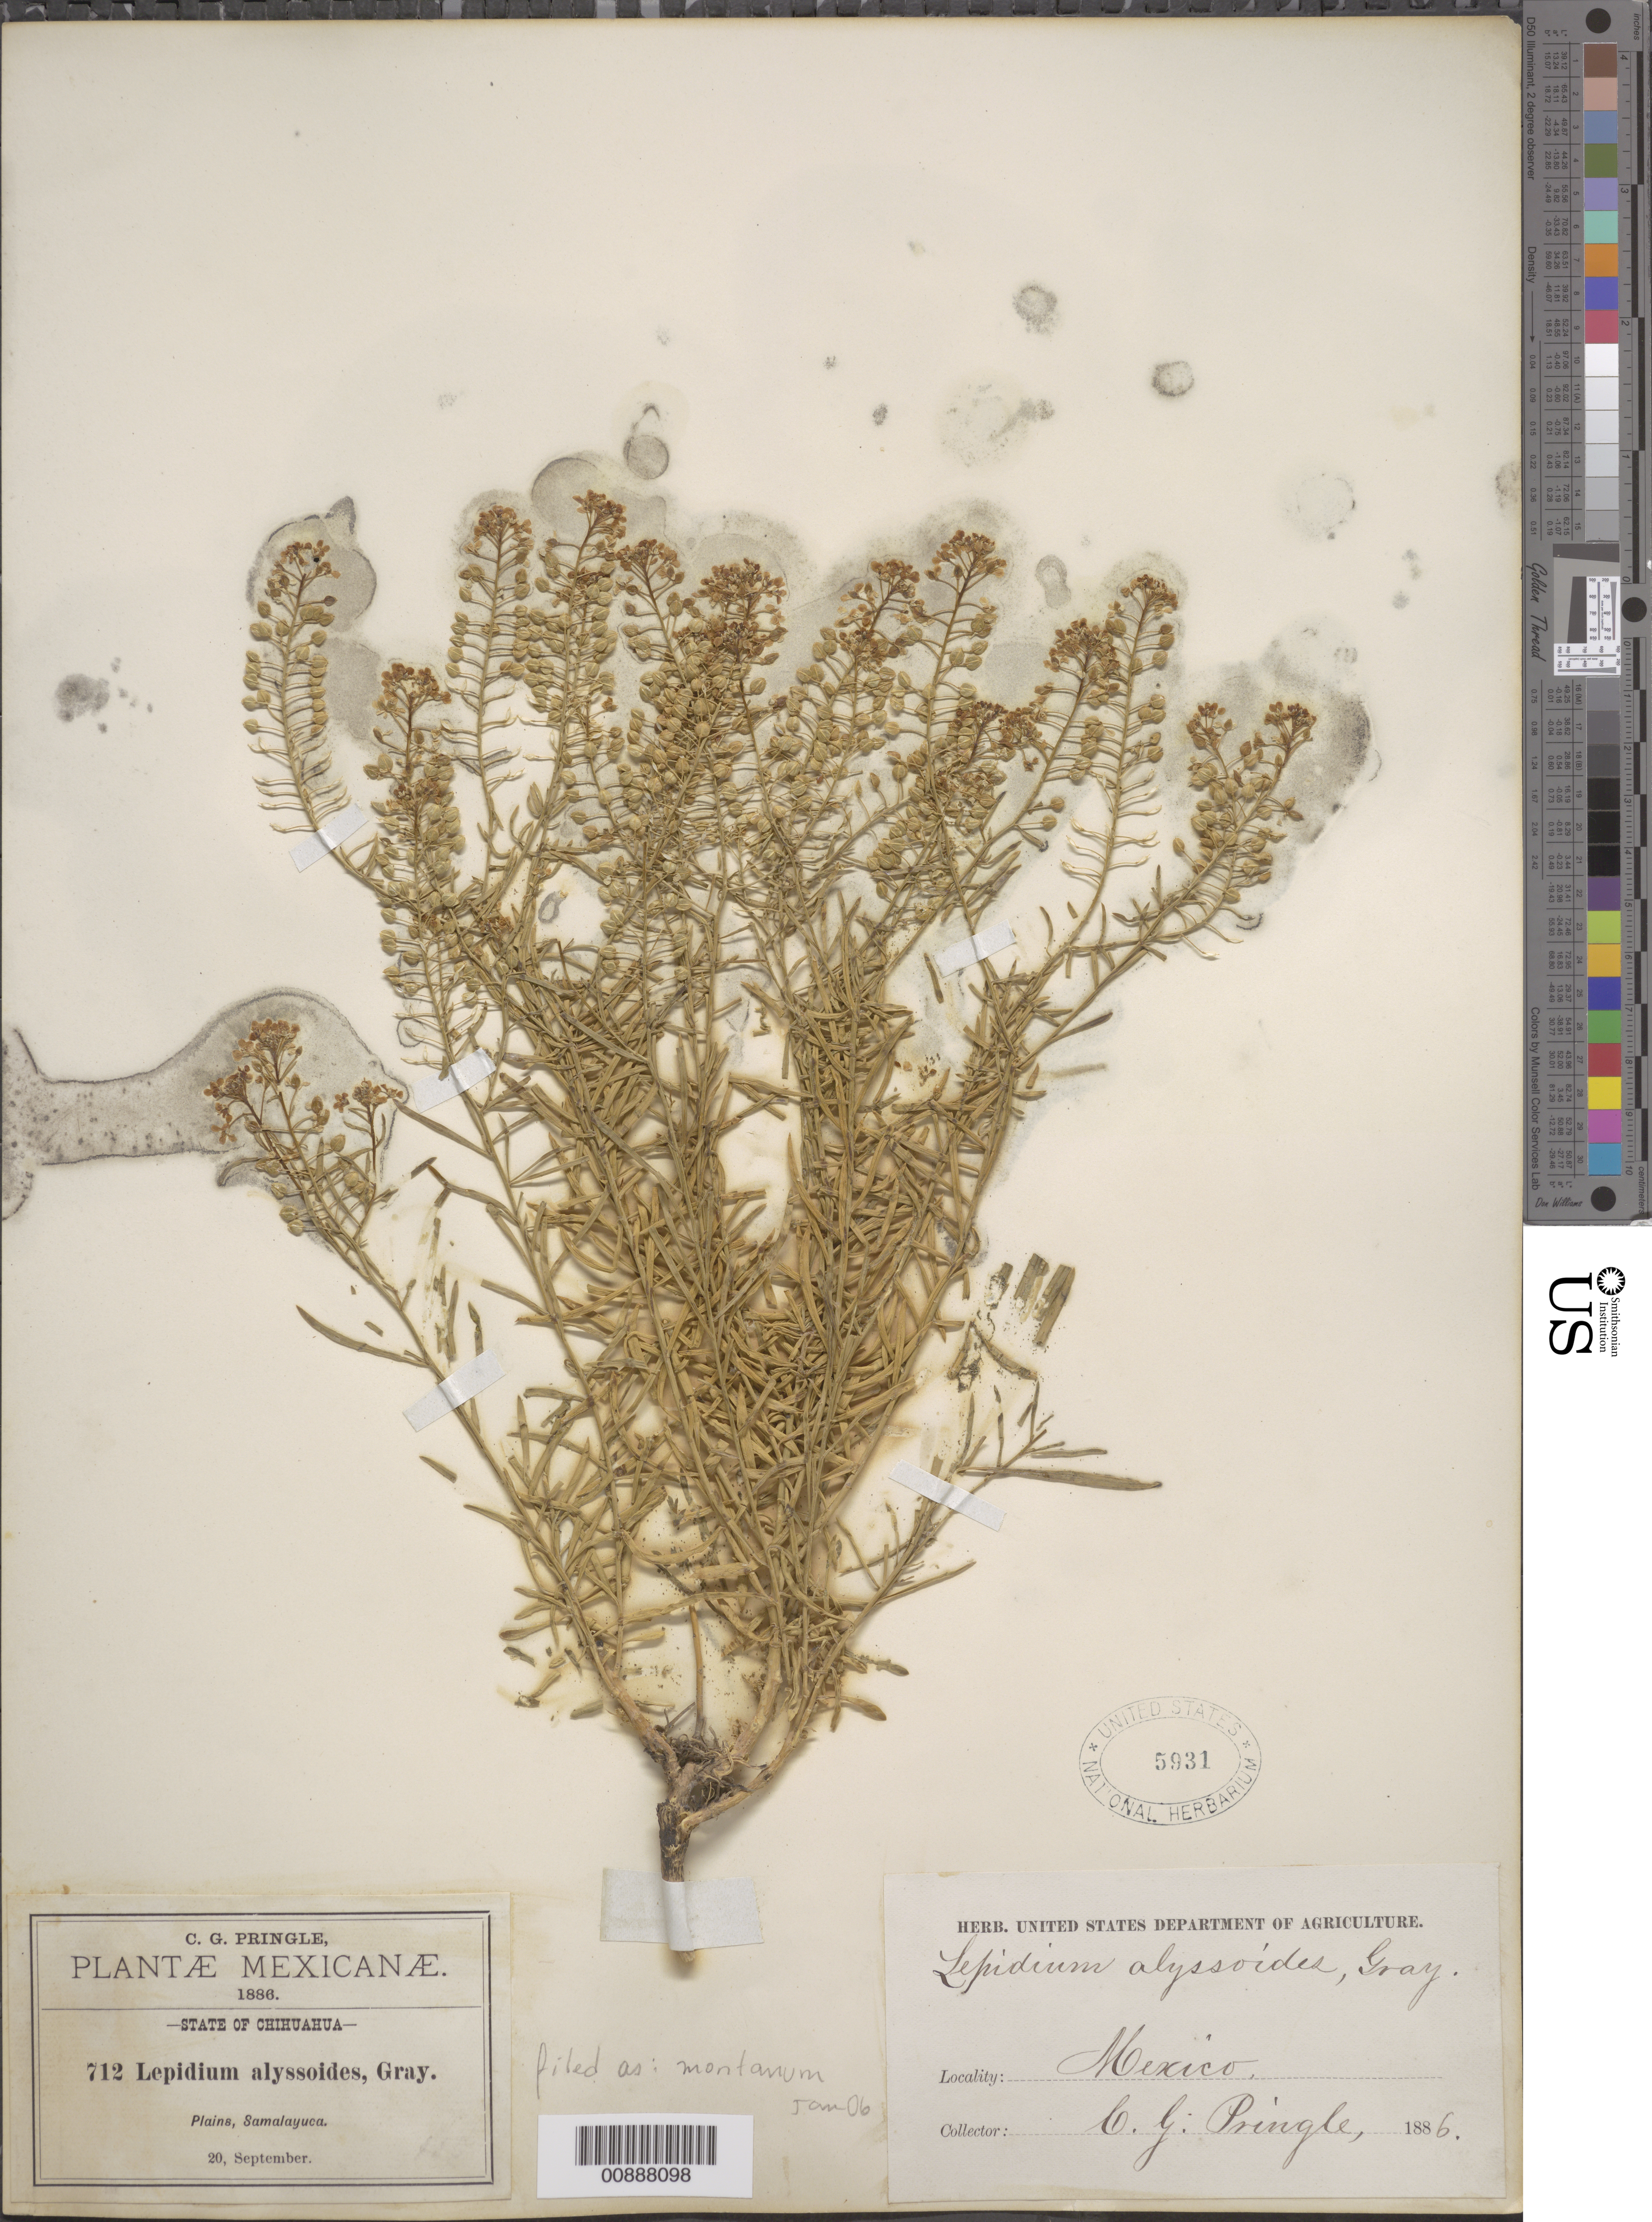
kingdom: Plantae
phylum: Tracheophyta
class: Magnoliopsida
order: Brassicales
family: Brassicaceae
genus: Lepidium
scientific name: Lepidium montanum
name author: Nutt.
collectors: C. G. Pringle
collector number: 712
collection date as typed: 20 Sep 1886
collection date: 1886-09-20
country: Mexico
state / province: Chihuahua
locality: Samalayuca, Chihuahua.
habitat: Plains.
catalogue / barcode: US 5931